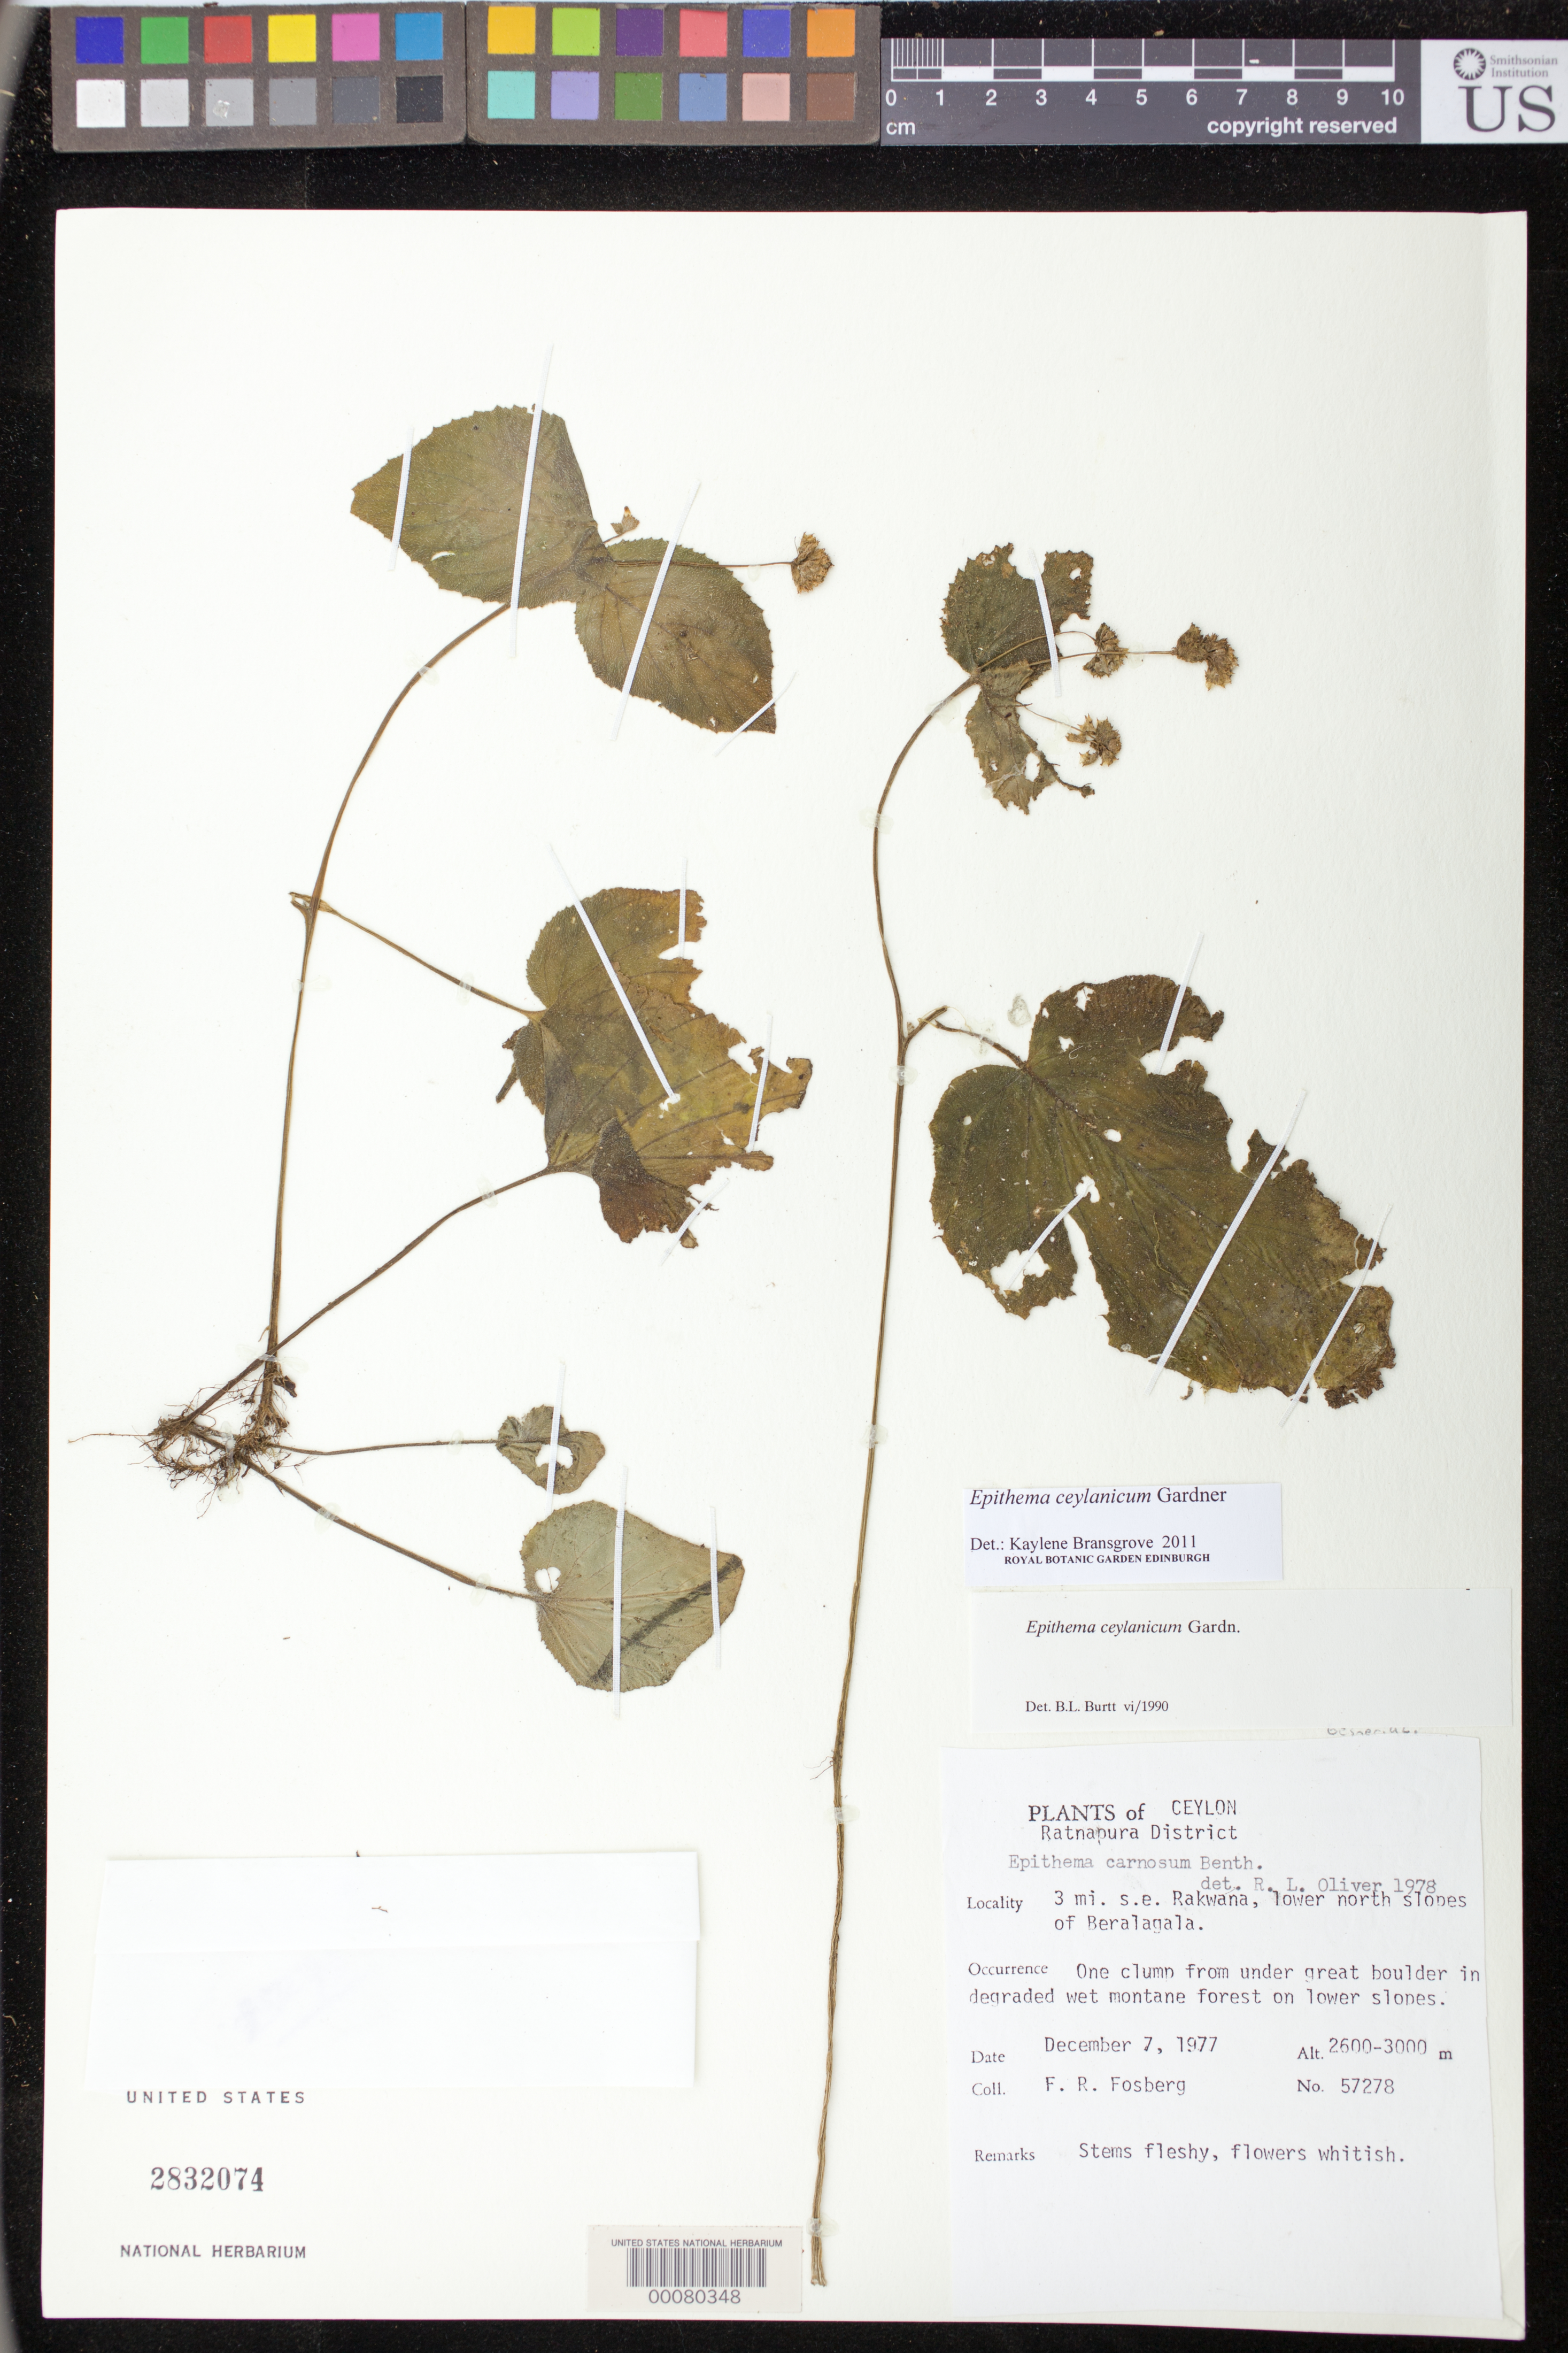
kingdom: Plantae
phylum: Tracheophyta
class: Magnoliopsida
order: Lamiales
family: Gesneriaceae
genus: Epithema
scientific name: Epithema ceylanicum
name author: Wight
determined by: Bransgrove, Kaylene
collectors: F. R. Fosberg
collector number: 57278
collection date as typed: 07 Dec 1977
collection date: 1977-12-07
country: Sri Lanka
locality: Ratnapura dist, 3 mi se rakwana, lower north slopes of beralagala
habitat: Under great boulder in degraded wet montane forest on slopes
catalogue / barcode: US 2832074